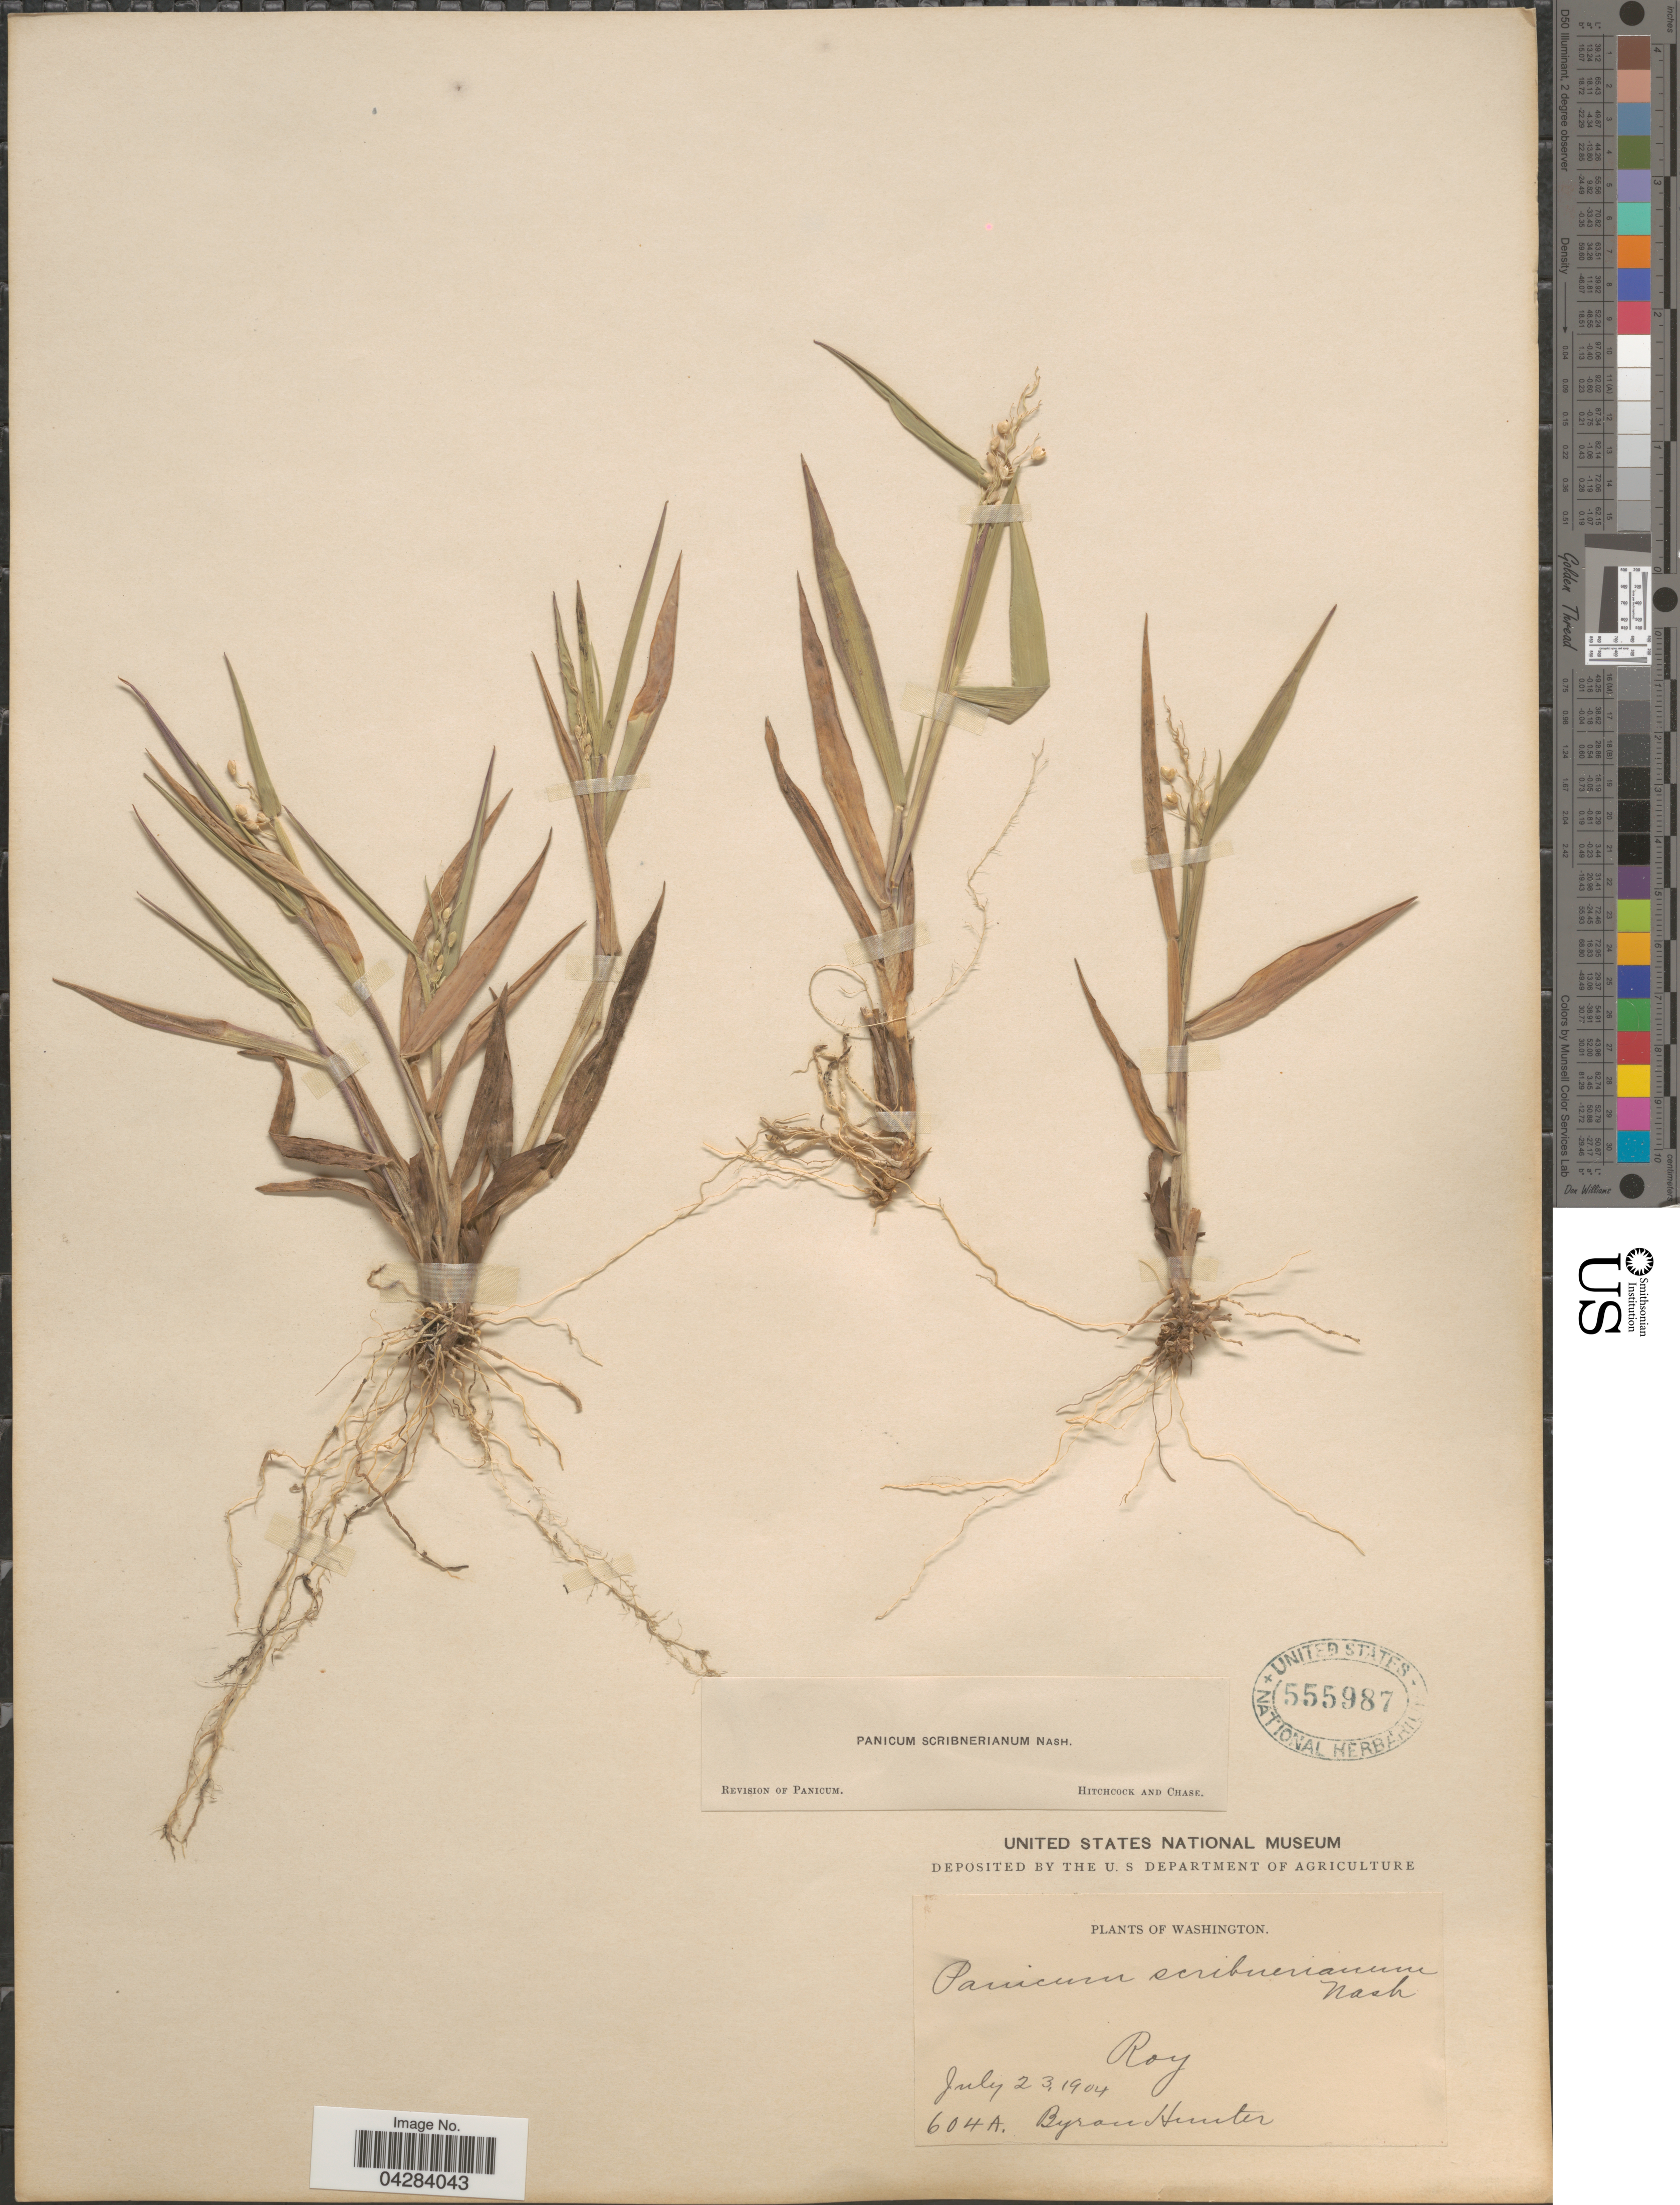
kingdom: Plantae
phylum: Tracheophyta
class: Liliopsida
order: Poales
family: Poaceae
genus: Dichanthelium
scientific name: Dichanthelium oligosanthes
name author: (Schult.) Gould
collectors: B. Hunter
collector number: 604A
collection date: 1904-07-23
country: United States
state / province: Washington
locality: Roy.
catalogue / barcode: US 555987